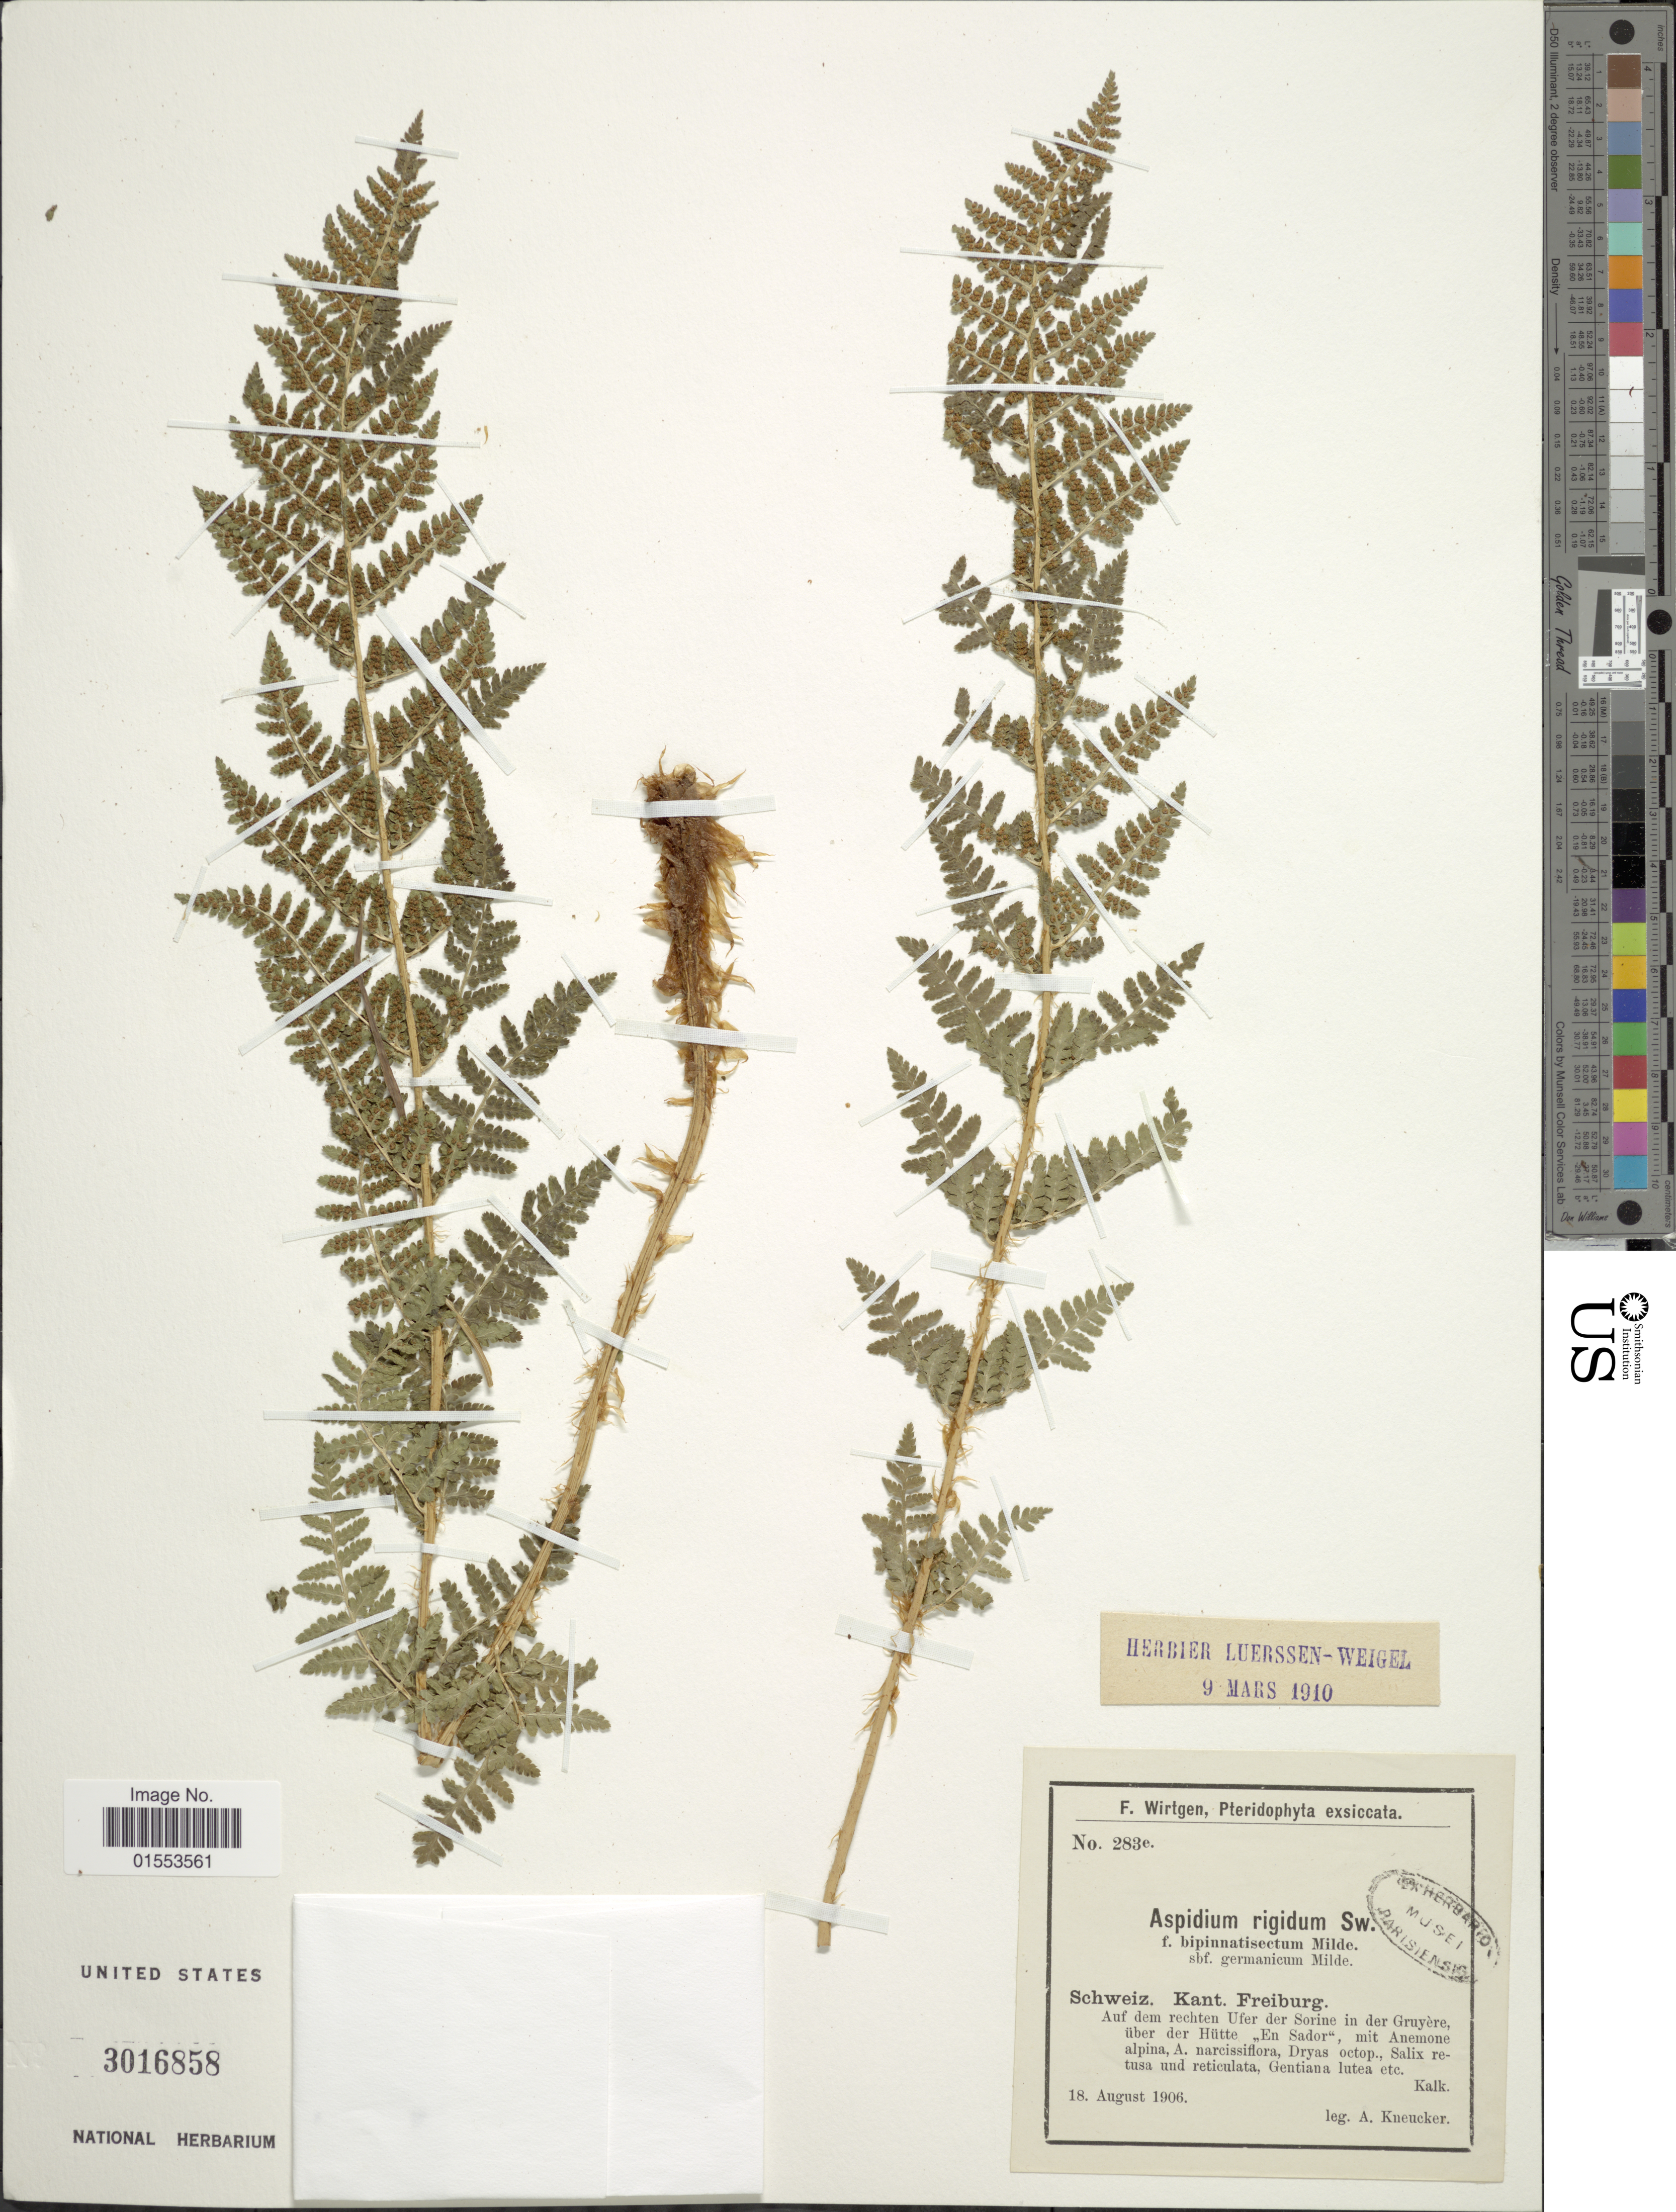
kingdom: Plantae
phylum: Tracheophyta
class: Polypodiopsida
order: Polypodiales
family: Dryopteridaceae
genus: Dryopteris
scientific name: Dryopteris rigida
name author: Underw.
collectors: A. Kneucker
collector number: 283e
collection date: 1906-08-18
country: Switzerland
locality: Schweiz. Kant, Freiburg. auf dem rechten Ufer der Sonige in der Gruyere, uber der Hutte "En Sador".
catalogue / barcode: US 3016858